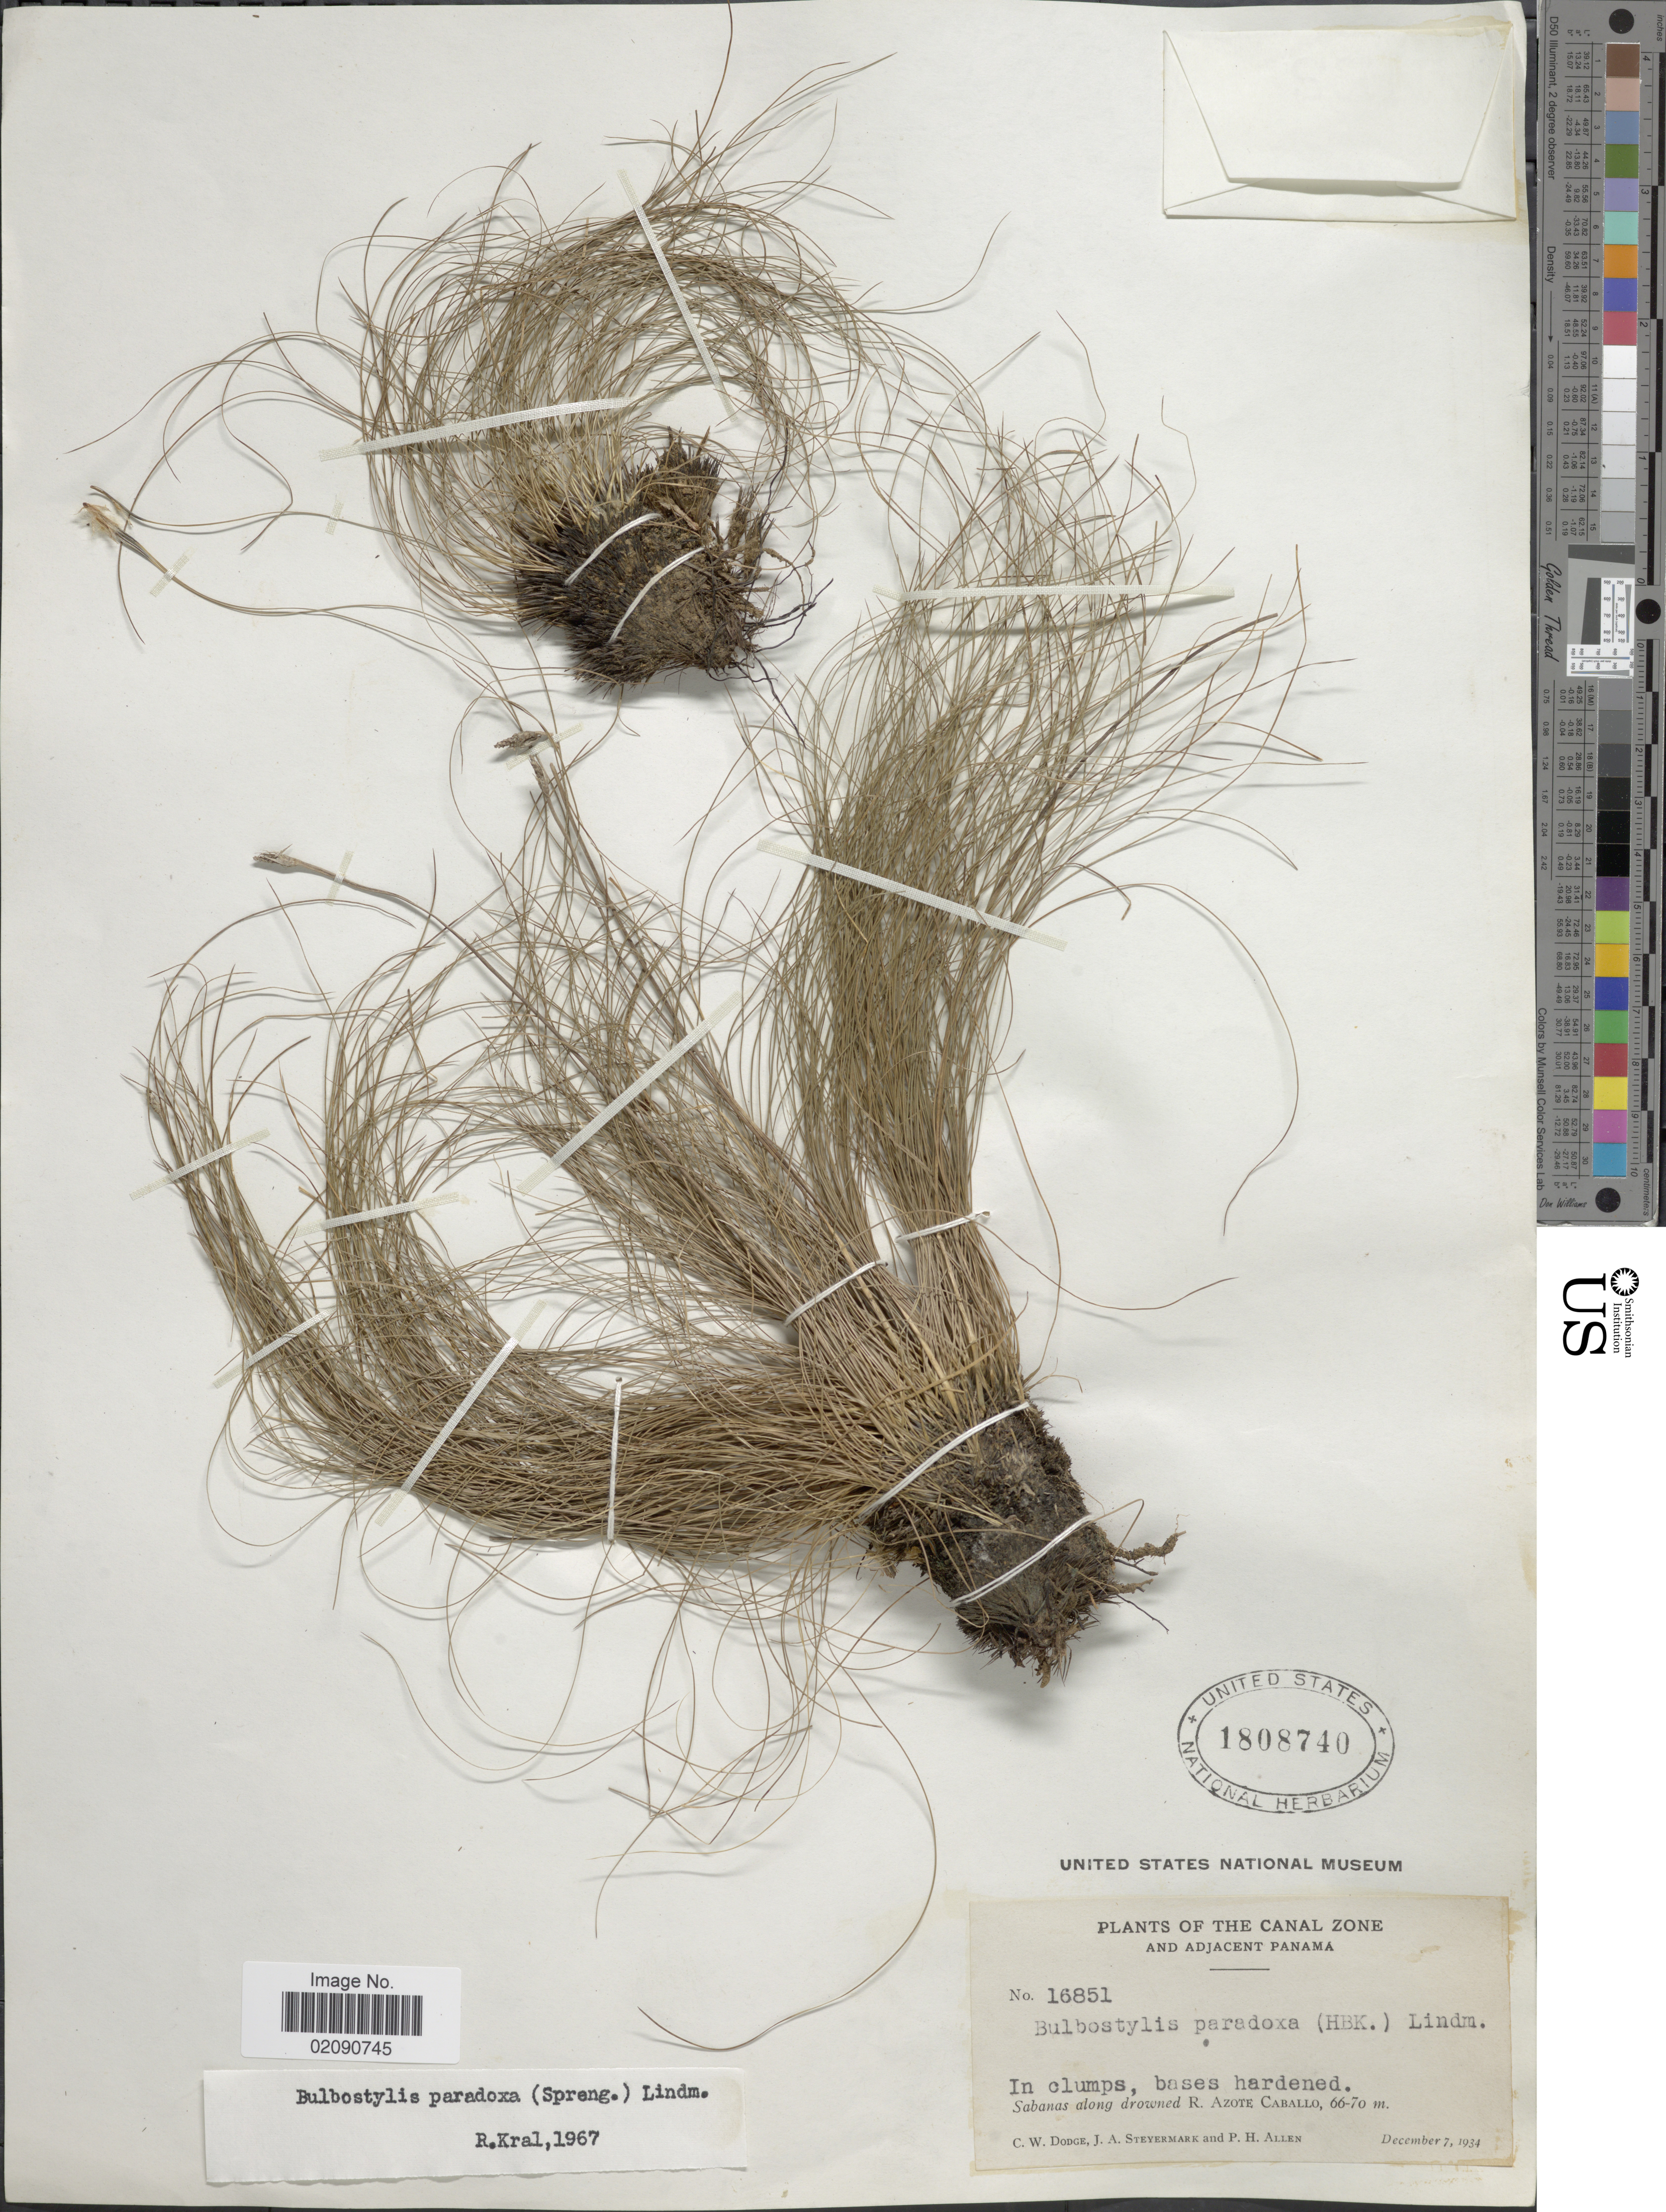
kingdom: Plantae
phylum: Tracheophyta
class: Liliopsida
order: Poales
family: Cyperaceae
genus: Bulbostylis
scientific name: Bulbostylis paradoxa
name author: (Spreng.) Lindm.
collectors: C. Dodge, J. Steyermark & P. H. Allen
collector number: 16851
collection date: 1934-12-07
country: Panama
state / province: Colón / Panamá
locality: Canal Zone and Adjacent Panama. Sabanas along drowned R. Azote Caballo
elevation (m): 66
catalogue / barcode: US 1808740